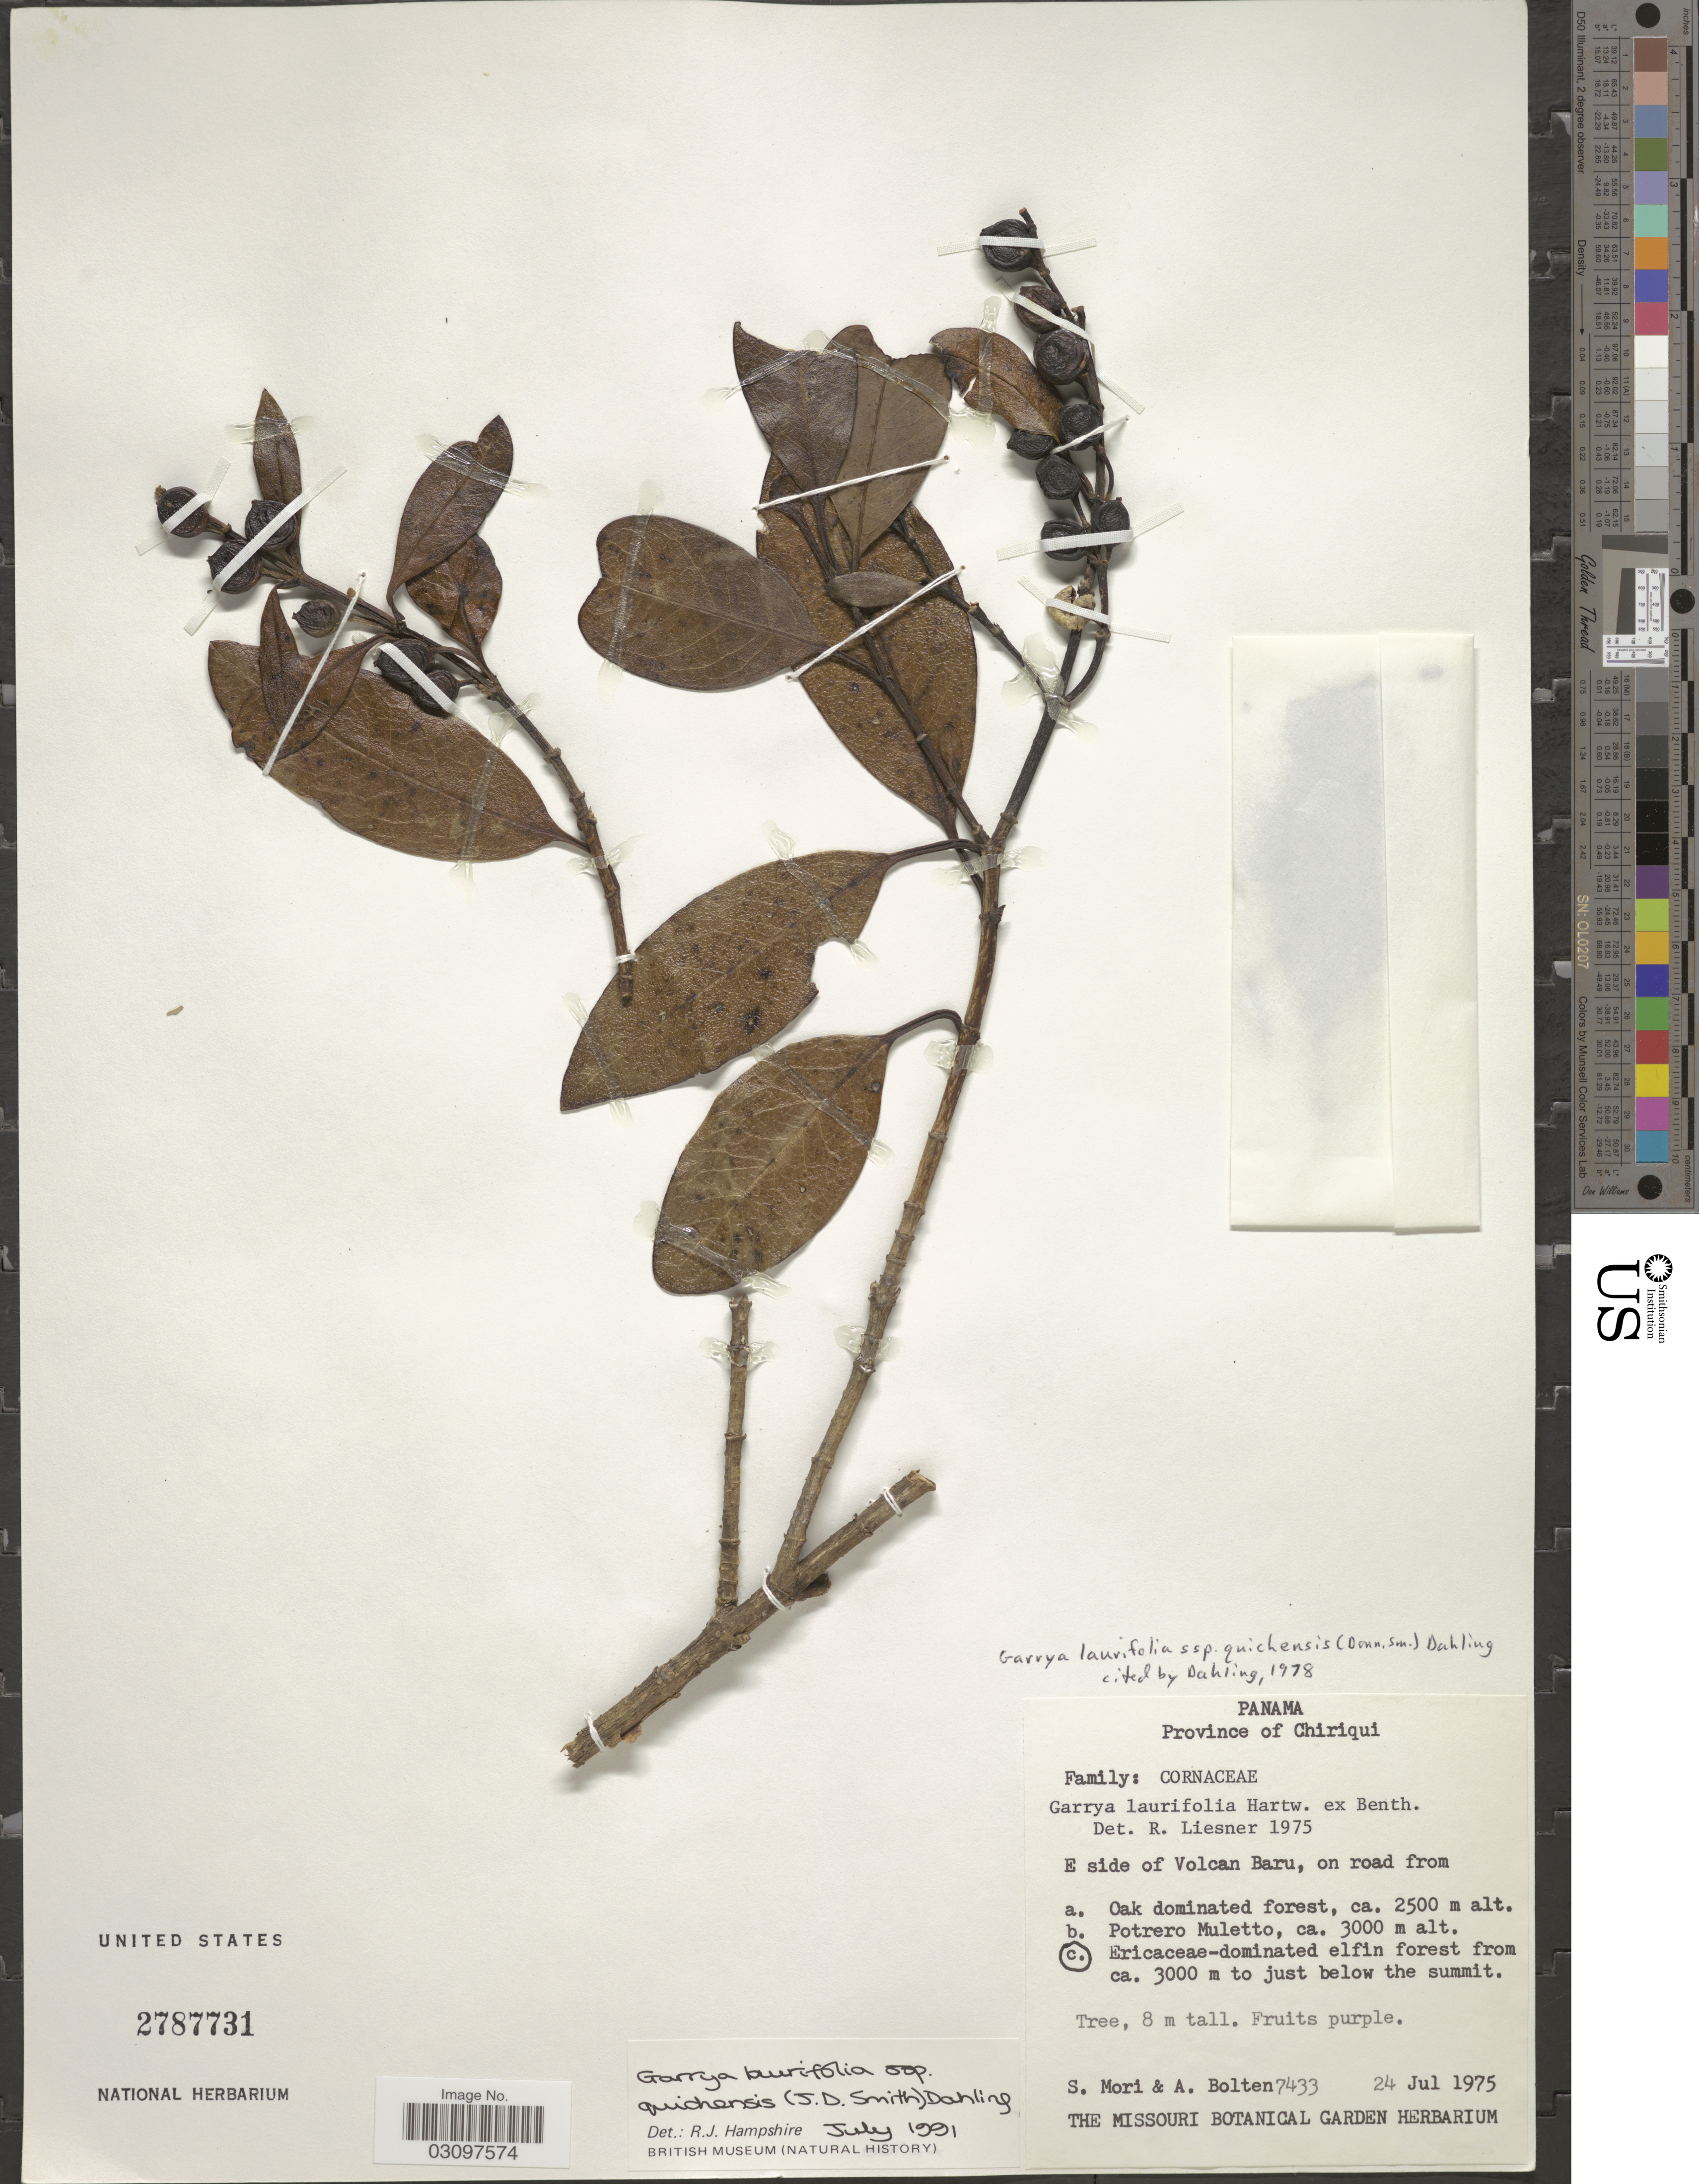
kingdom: Plantae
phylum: Tracheophyta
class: Magnoliopsida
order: Garryales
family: Garryaceae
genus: Garrya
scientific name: Garrya laurifolia subsp. quichensis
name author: (Donn. Sm.) Dahling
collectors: S. Mori & A. Bolten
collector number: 7433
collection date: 1975-07-24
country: Panama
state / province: Chiriqui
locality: E side of Volcan Baru, on road from.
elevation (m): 3000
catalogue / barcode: US 2787731